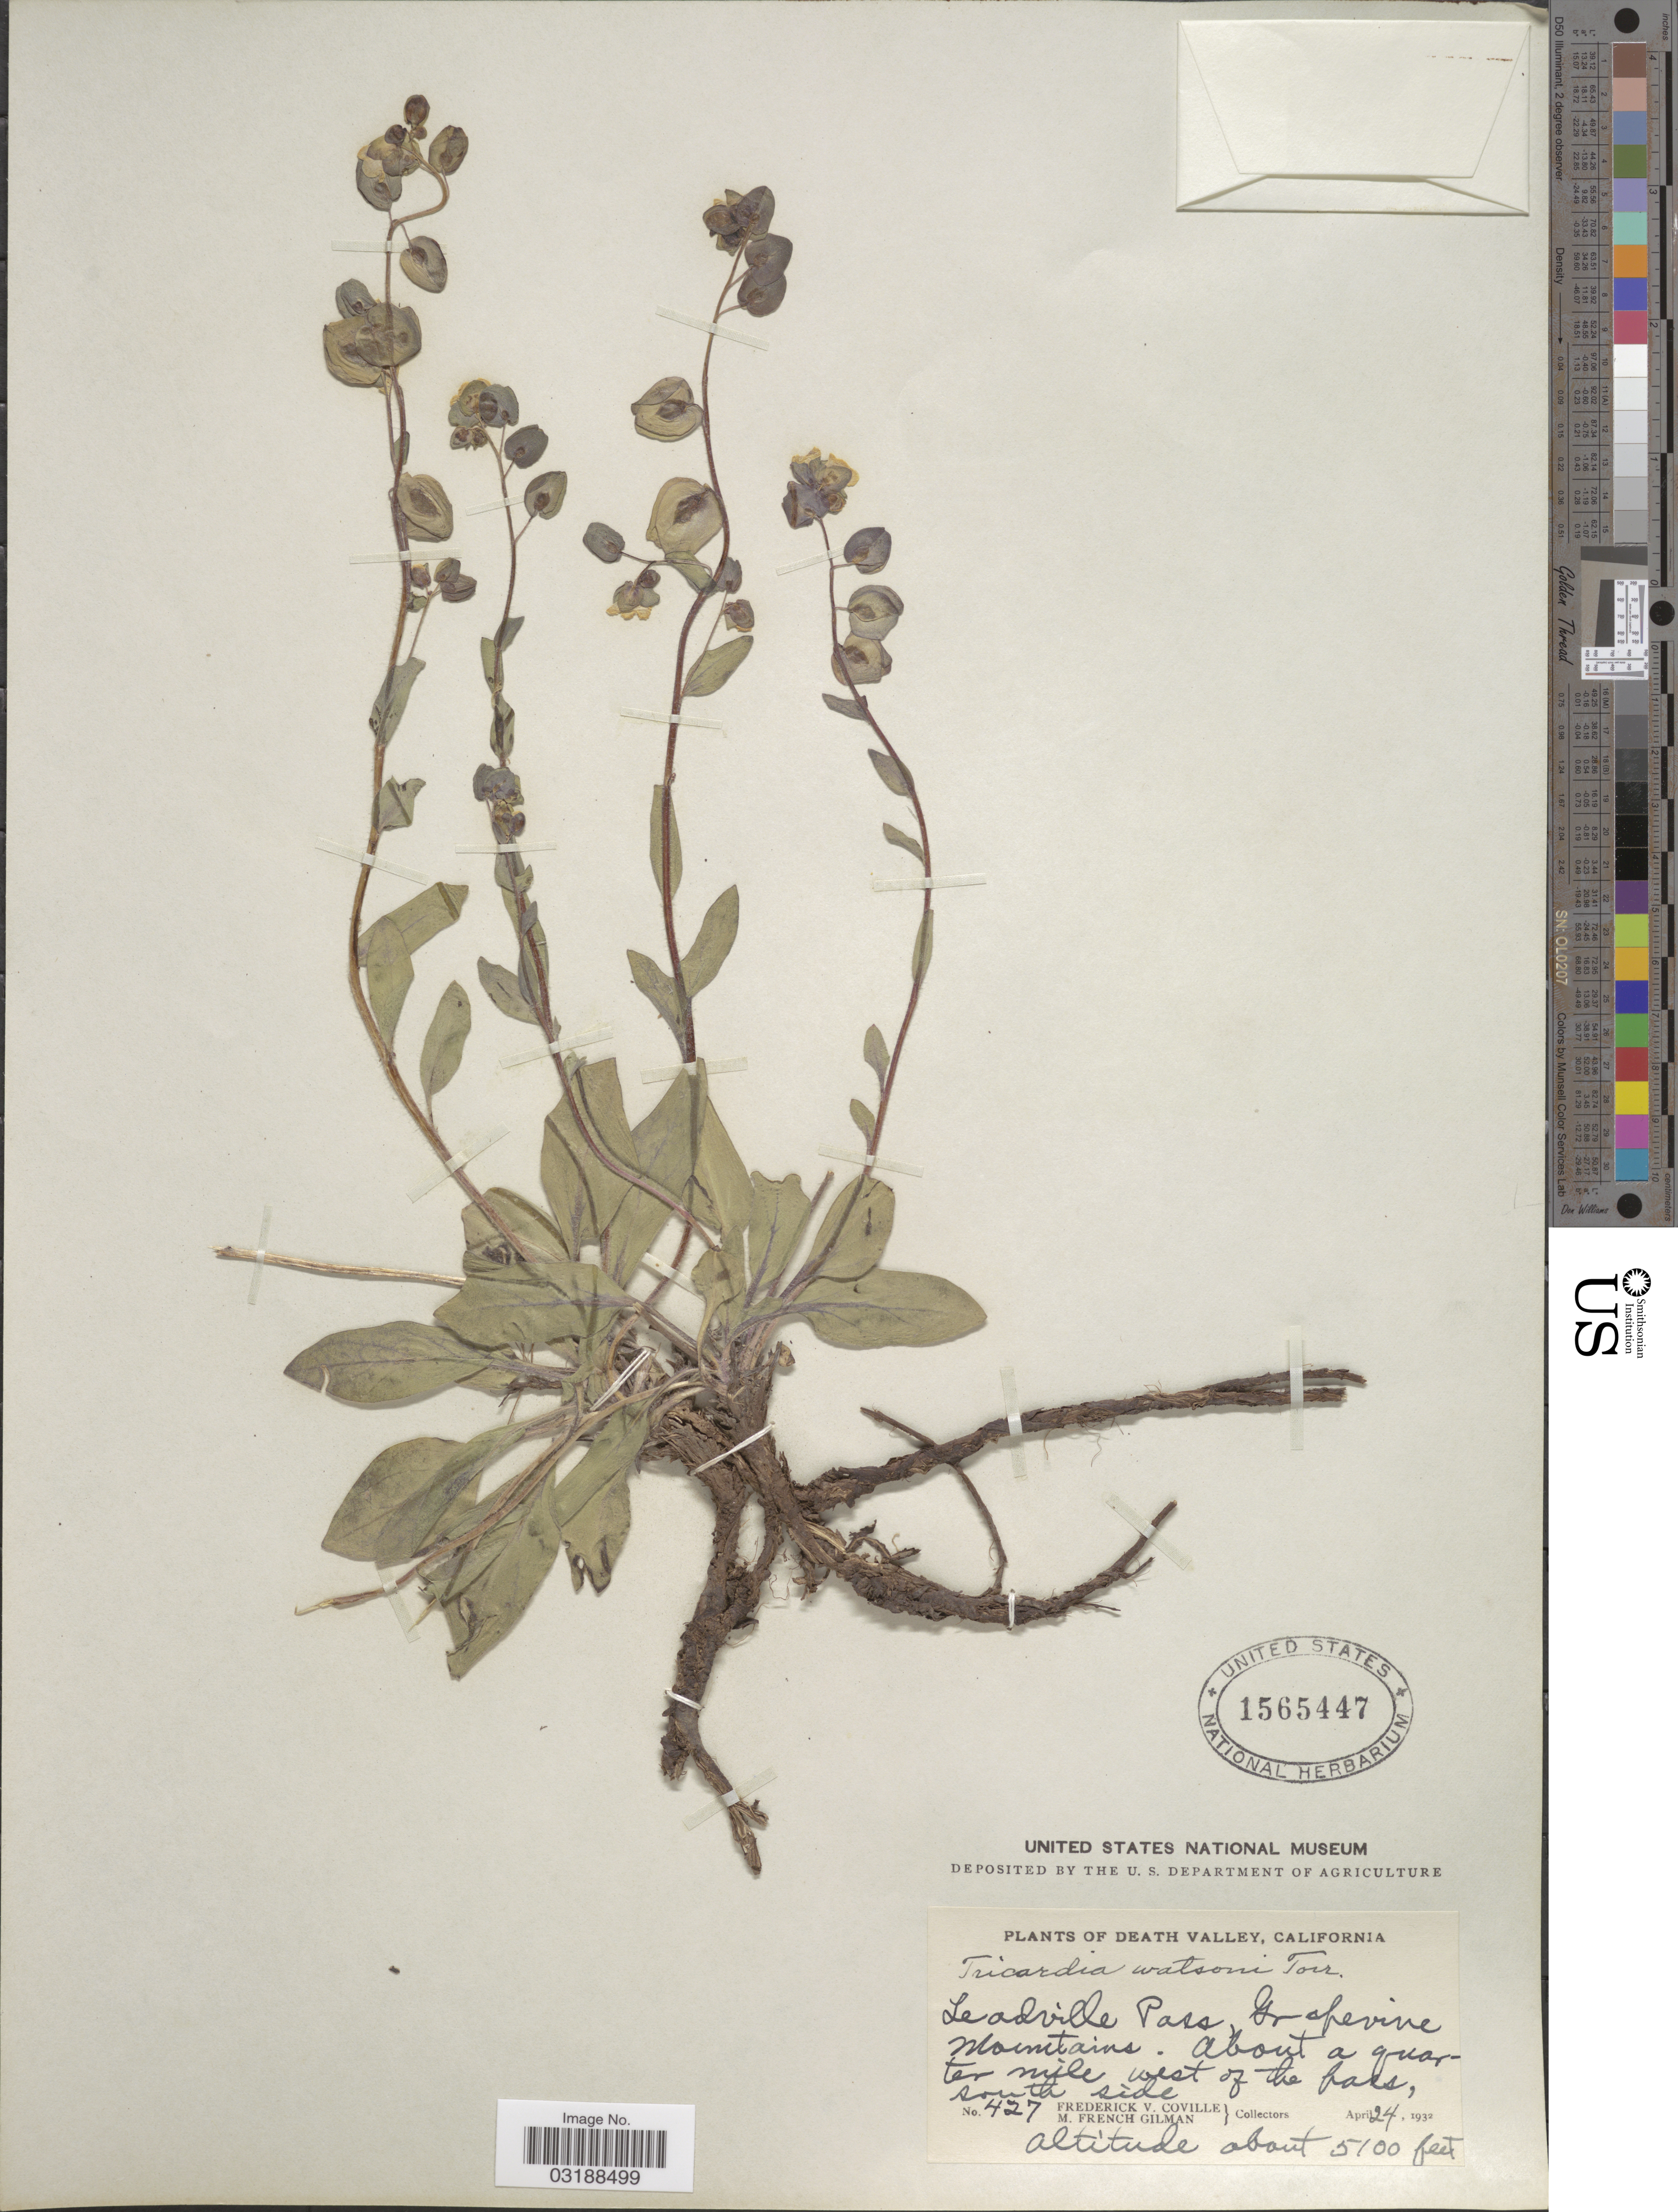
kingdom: Plantae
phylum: Tracheophyta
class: Magnoliopsida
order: Boraginales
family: Hydrophyllaceae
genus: Tricardia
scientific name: Tricardia watsonii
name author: Torr. ex S. Watson in C. King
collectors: F. V. Coville & M. F. Gilman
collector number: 427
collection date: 1932-04-24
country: United States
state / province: California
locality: Death Valley, Leadville Pass, Grapevine Mountains. About a quarter mile west of the bass south side.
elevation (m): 1554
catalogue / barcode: US 1565447